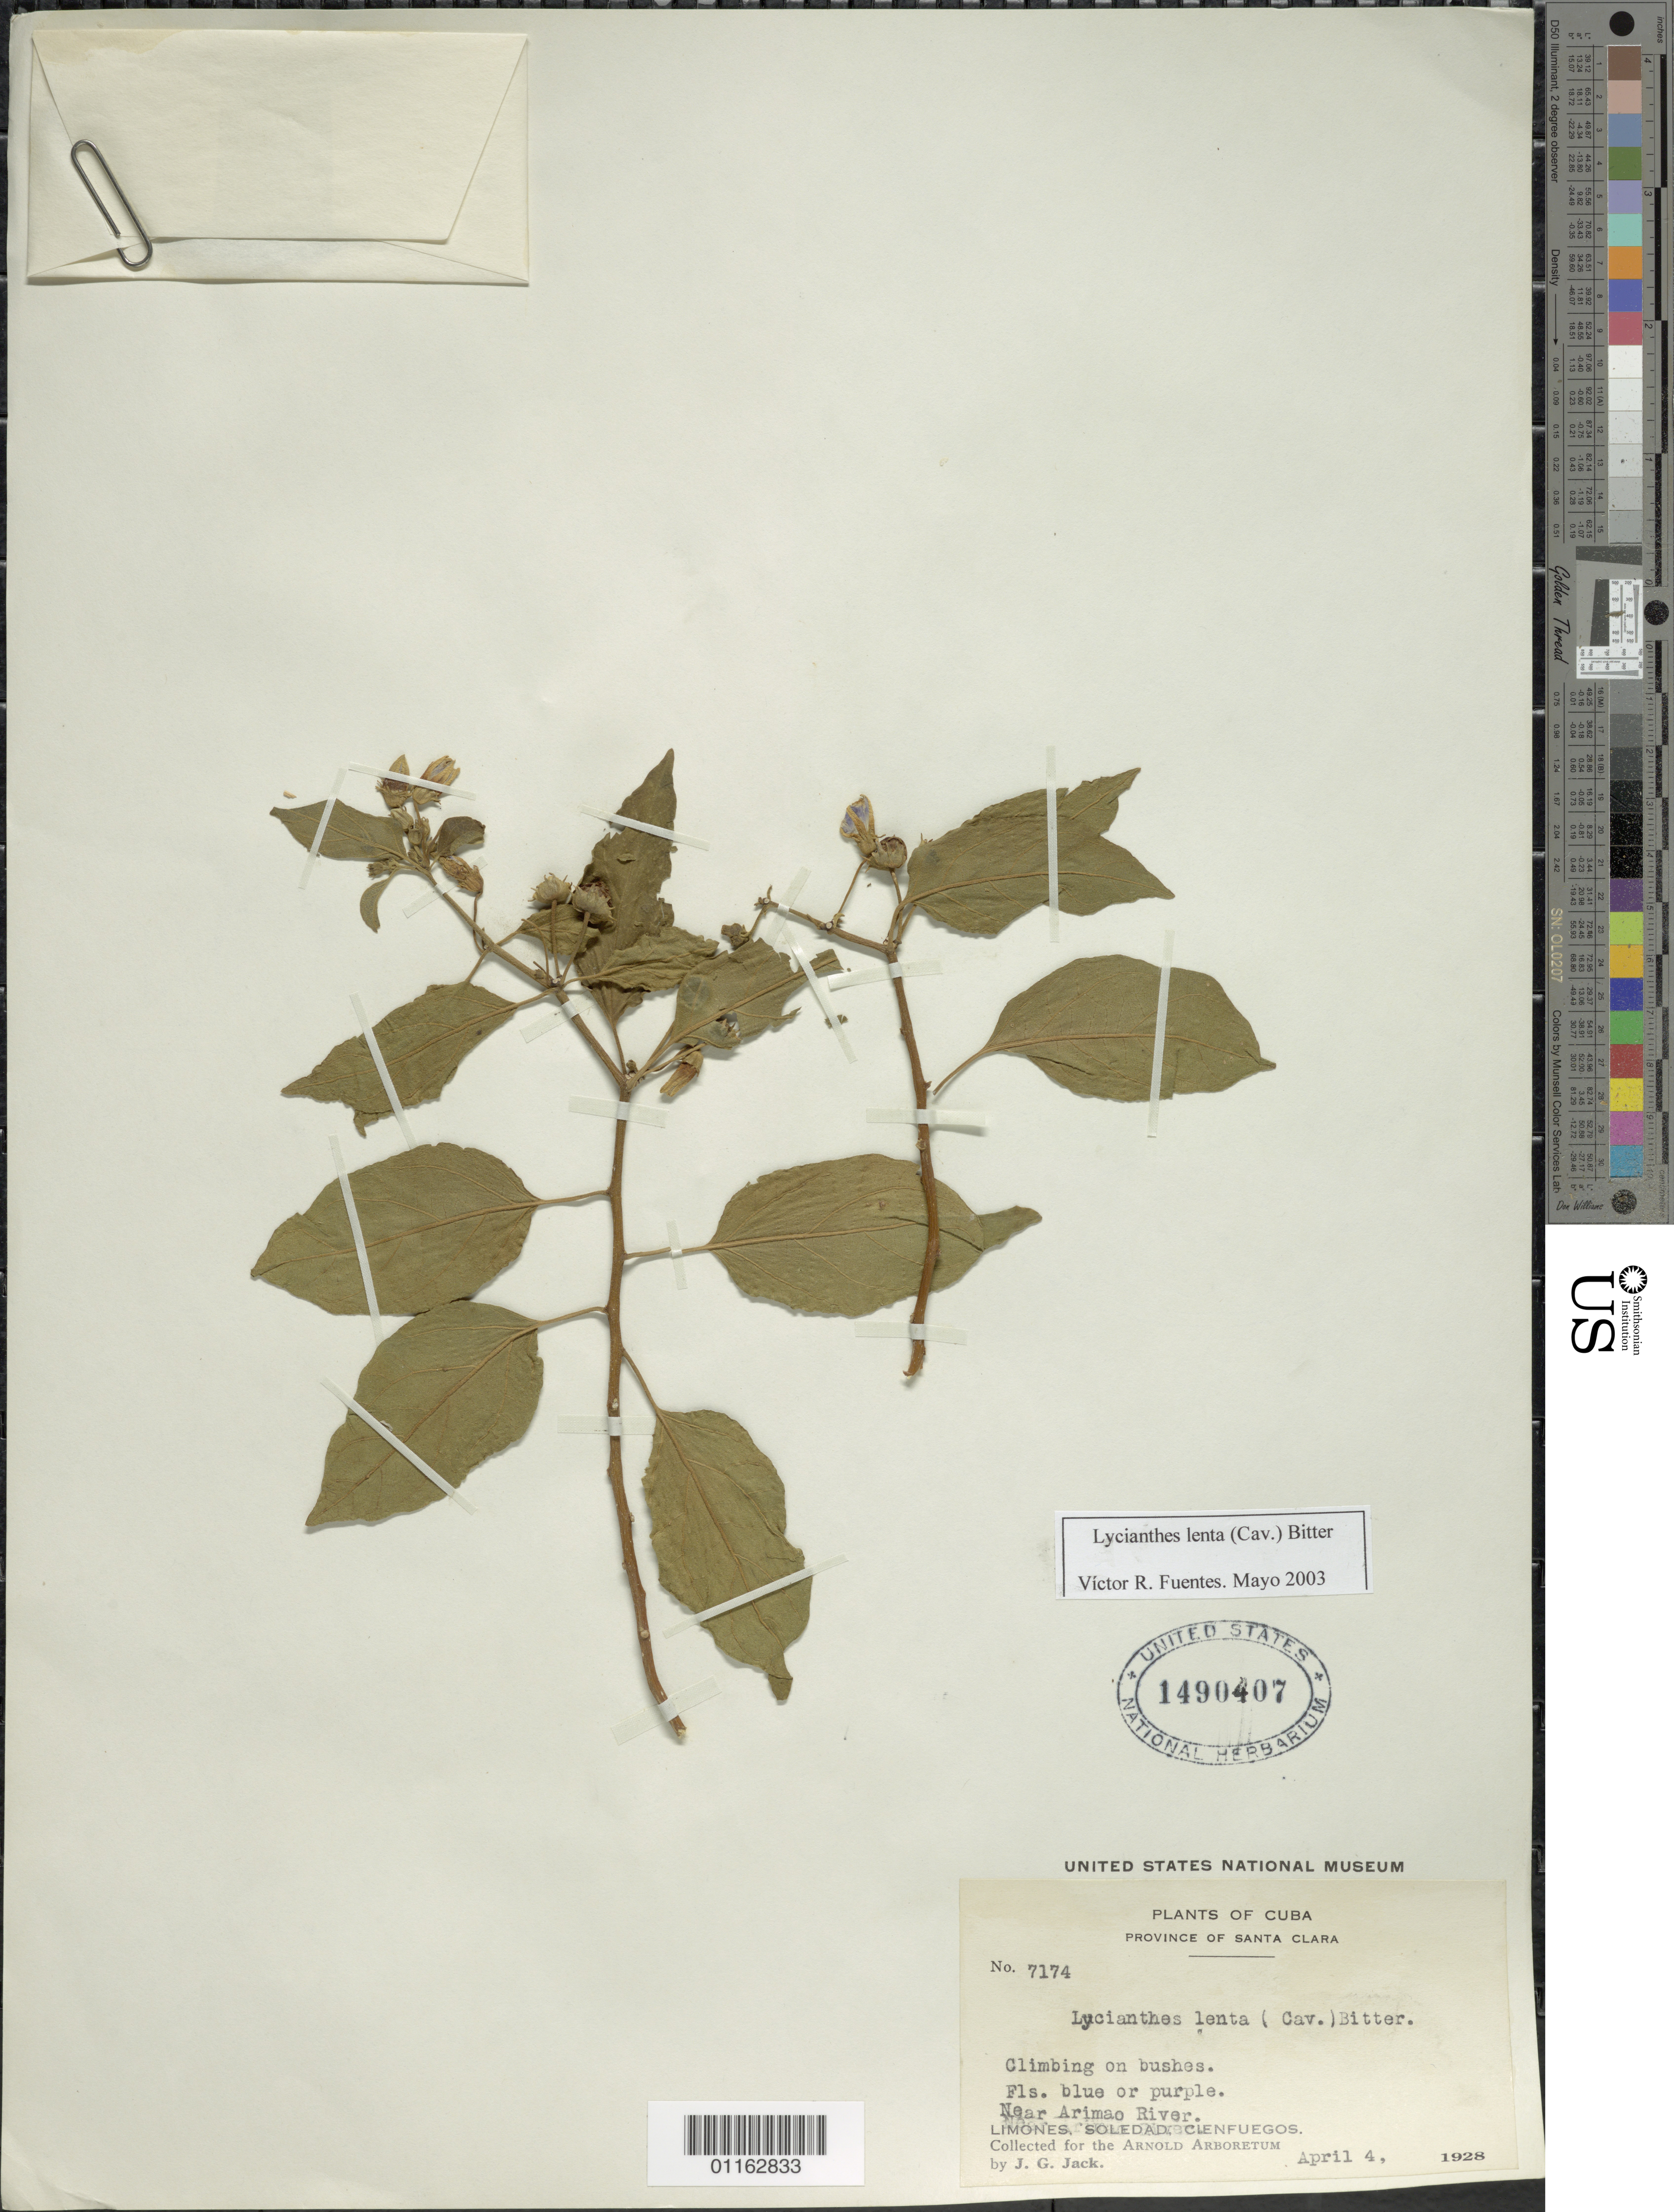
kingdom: Plantae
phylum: Tracheophyta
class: Magnoliopsida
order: Solanales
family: Solanaceae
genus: Lycianthes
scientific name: Lycianthes lenta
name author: (Cav.) Bitter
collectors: J. G. Jack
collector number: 7174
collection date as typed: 04 Apr 1928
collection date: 1928-04-04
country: Cuba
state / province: Villa Clara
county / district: Santa Clara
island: Cuba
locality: Climibing on bushes, near Arimao River. Limones, Soledad, Cienfuegos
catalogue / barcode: US 1490407